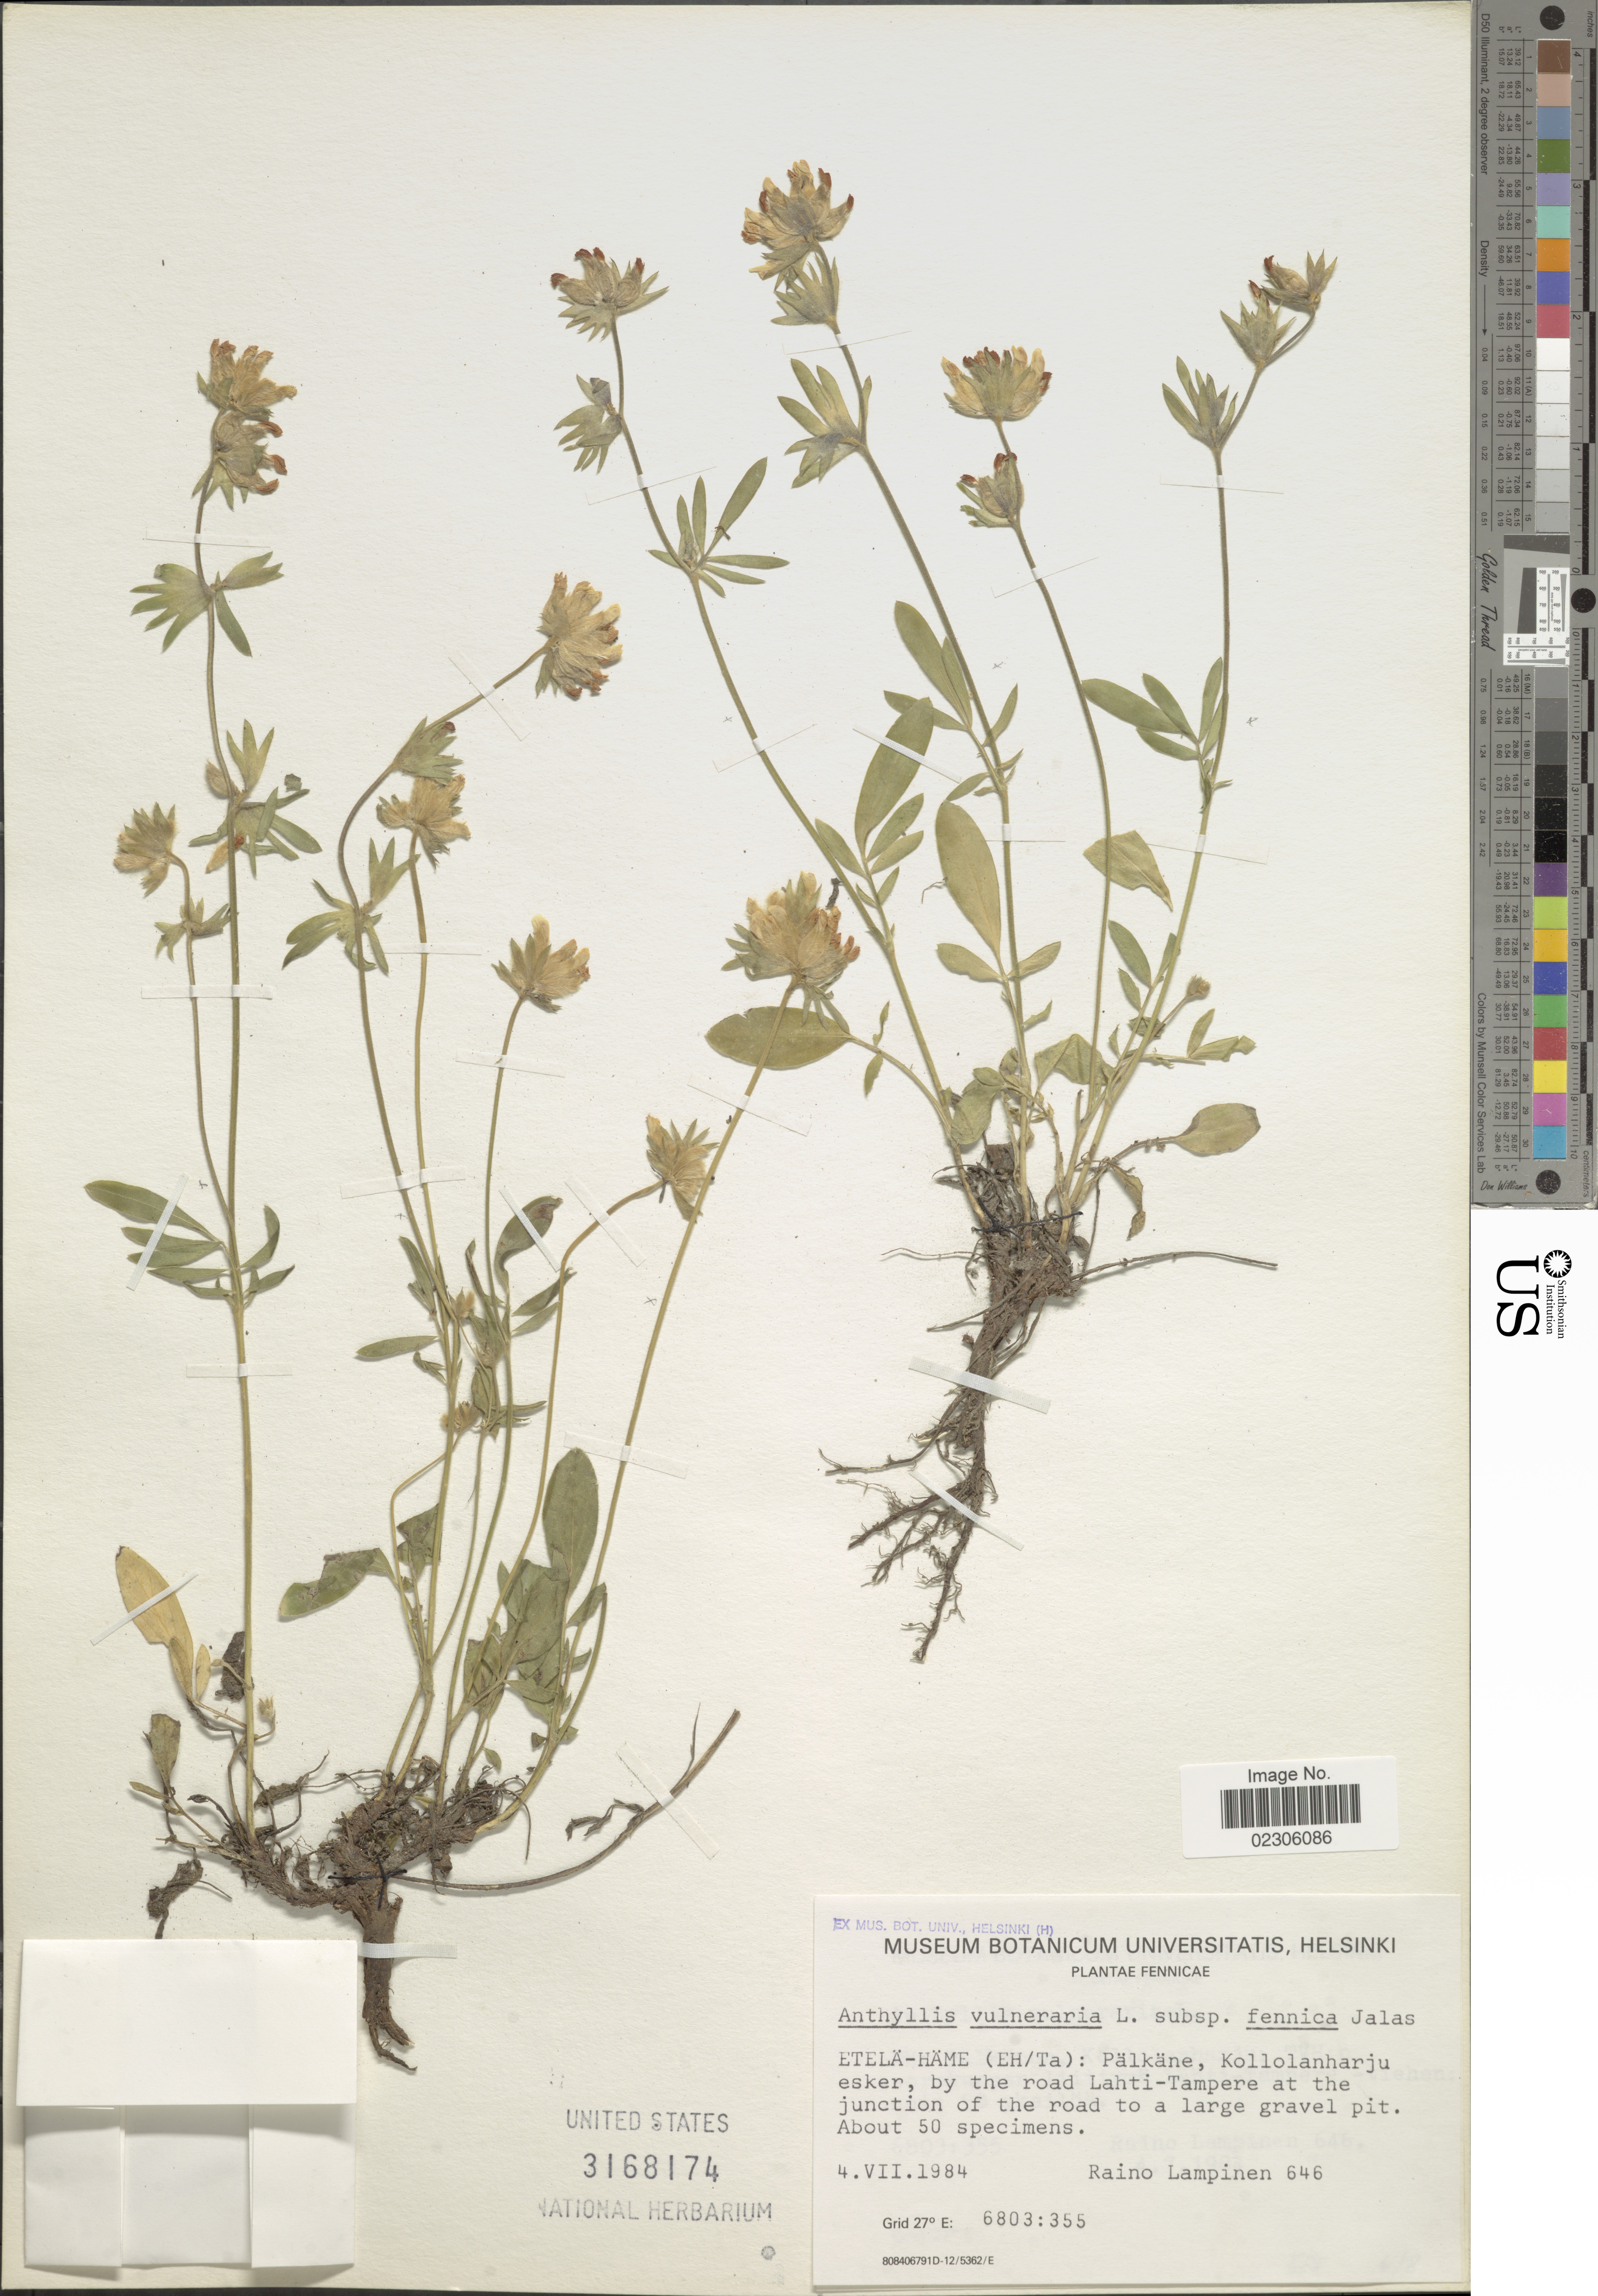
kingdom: Plantae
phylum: Tracheophyta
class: Magnoliopsida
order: Fabales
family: Fabaceae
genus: Anthyllis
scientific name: Anthyllis vulneraria subsp. fennica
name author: (Jalas) Cullen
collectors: R. Lampinen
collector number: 646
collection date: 1984-07-04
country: Finland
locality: Fennicae, Etela-Hame (Eh/Ta), Palkane, Kollolanharju esker, by the road Lahti-Tampere at the junction of the road to a large gravel pit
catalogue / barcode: US 3168174